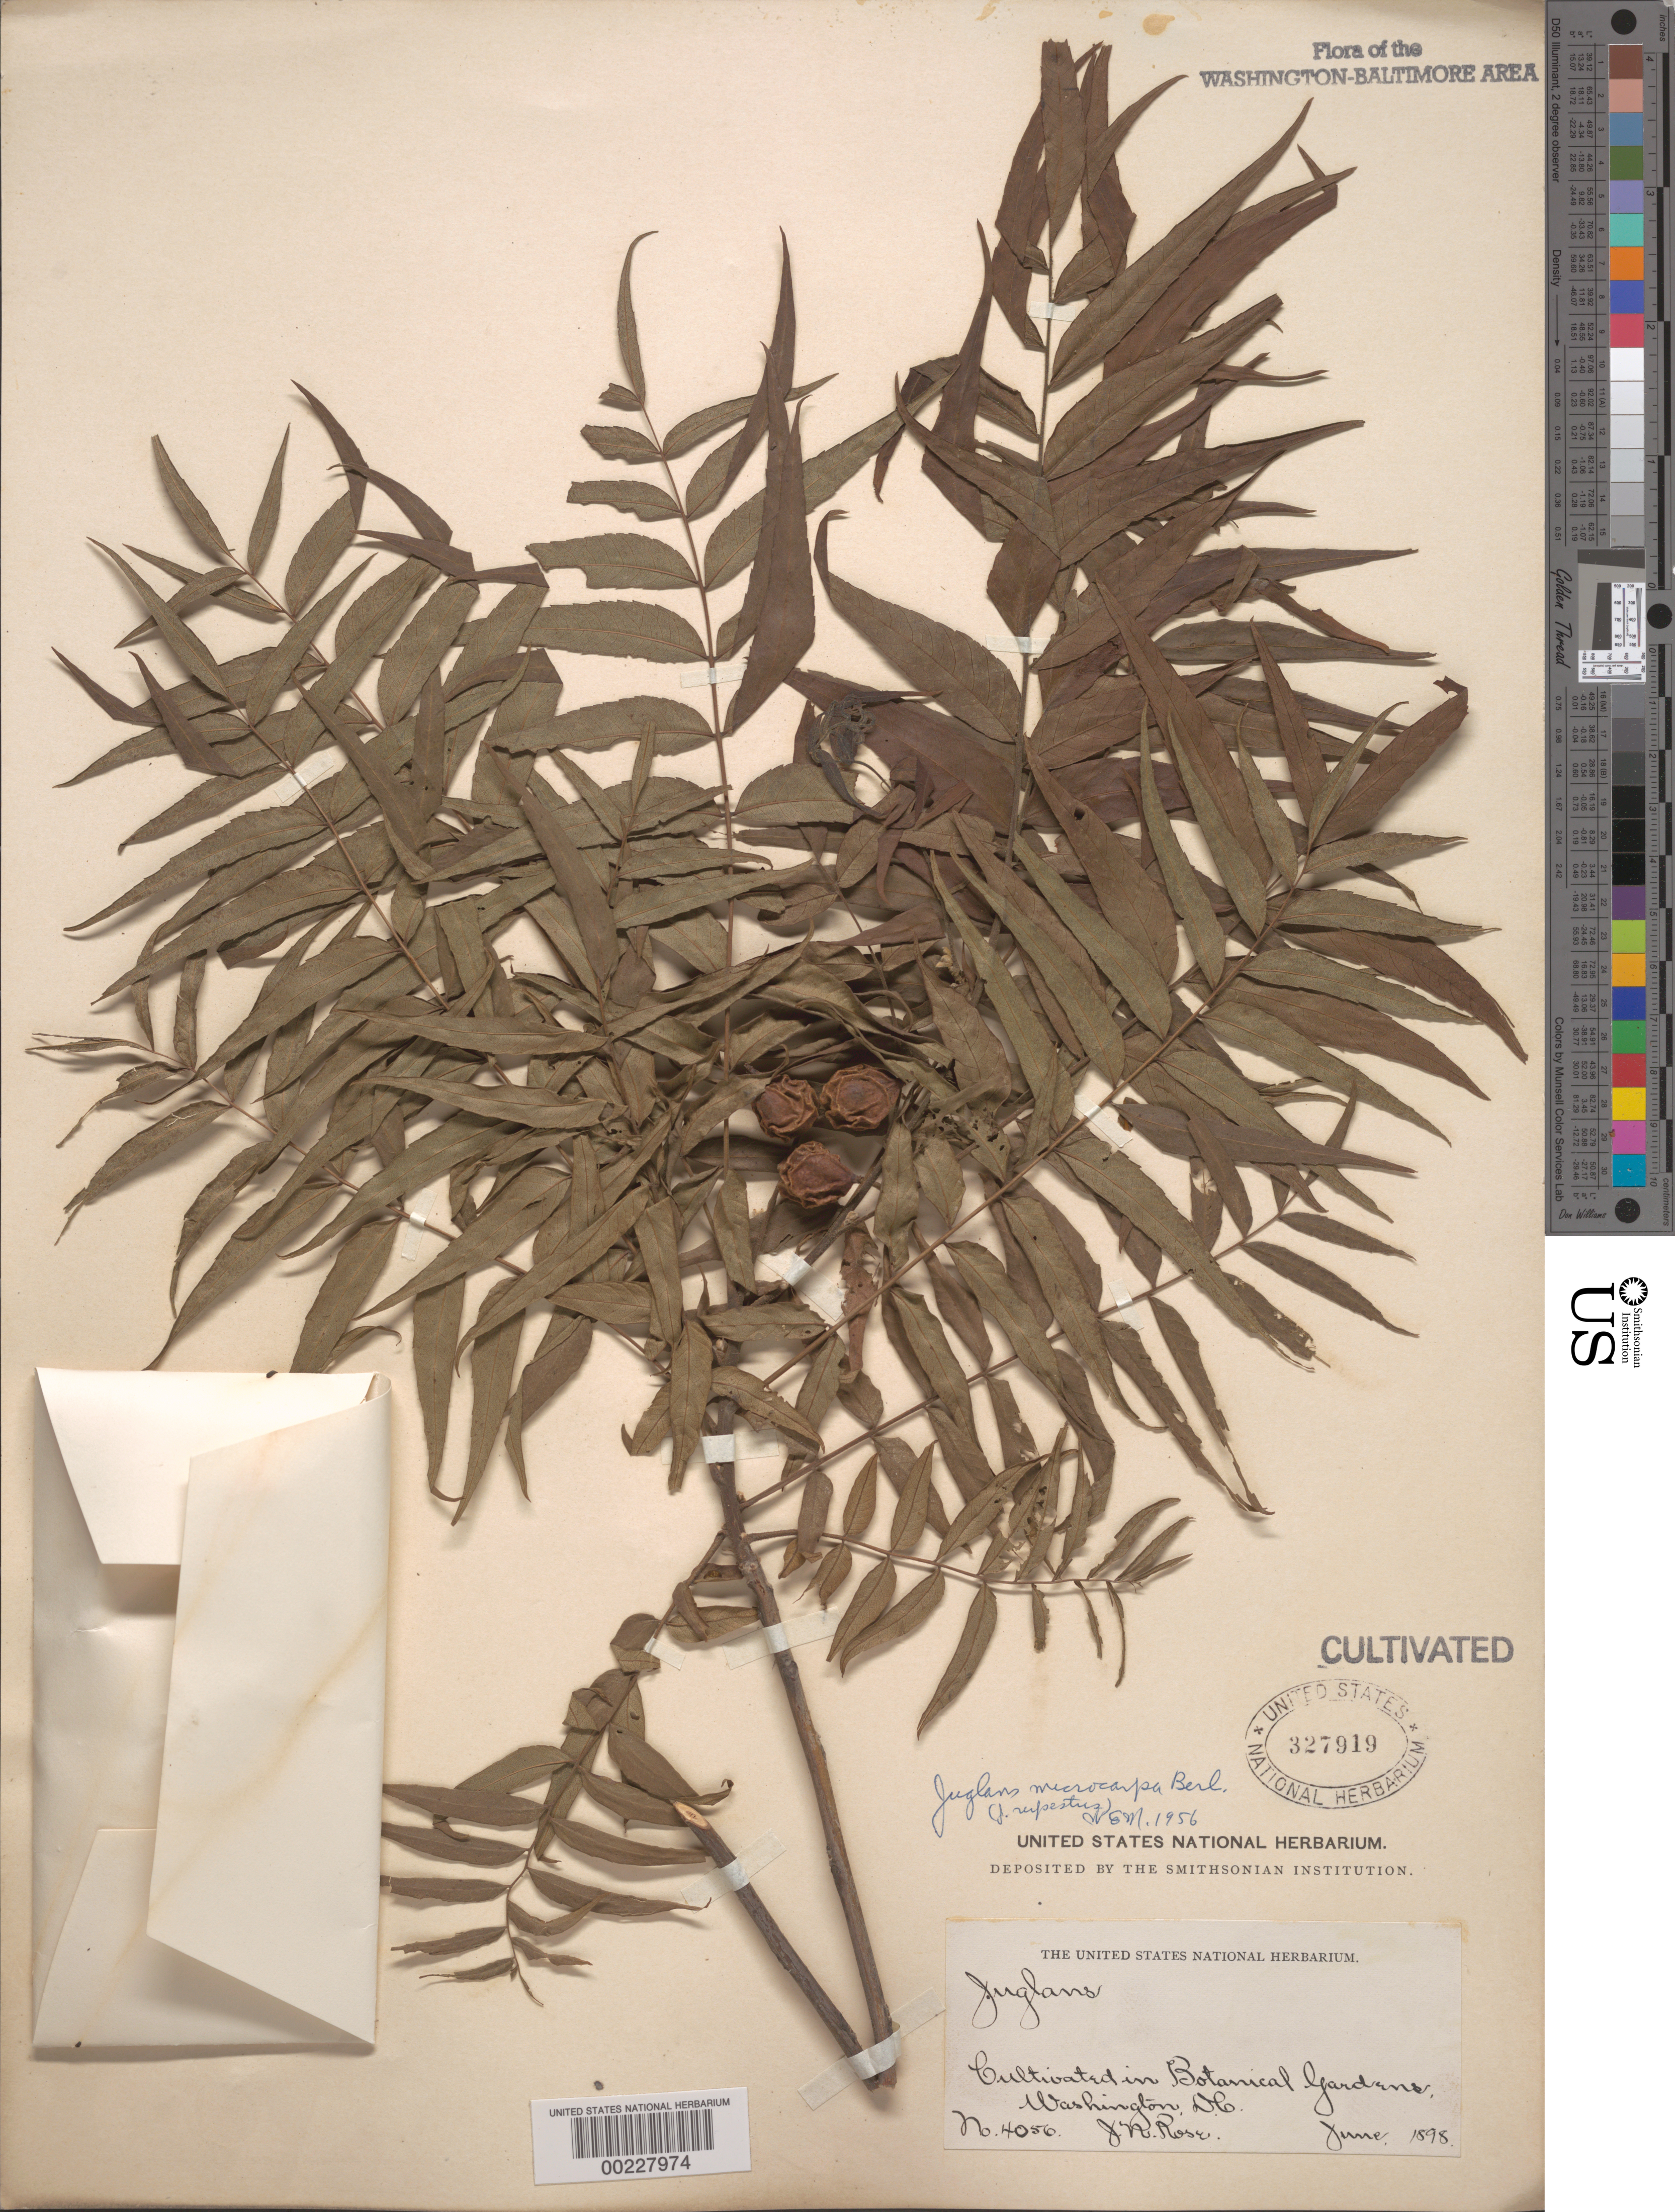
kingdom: Plantae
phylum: Tracheophyta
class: Magnoliopsida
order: Fagales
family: Juglandaceae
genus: Juglans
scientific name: Juglans microcarpa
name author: Berland. in Berland. & Chovell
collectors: J. N. Rose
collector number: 4056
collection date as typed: Jun 1898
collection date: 1898-06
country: United States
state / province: District of Columbia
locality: Botanical Gardens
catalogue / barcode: US 327919